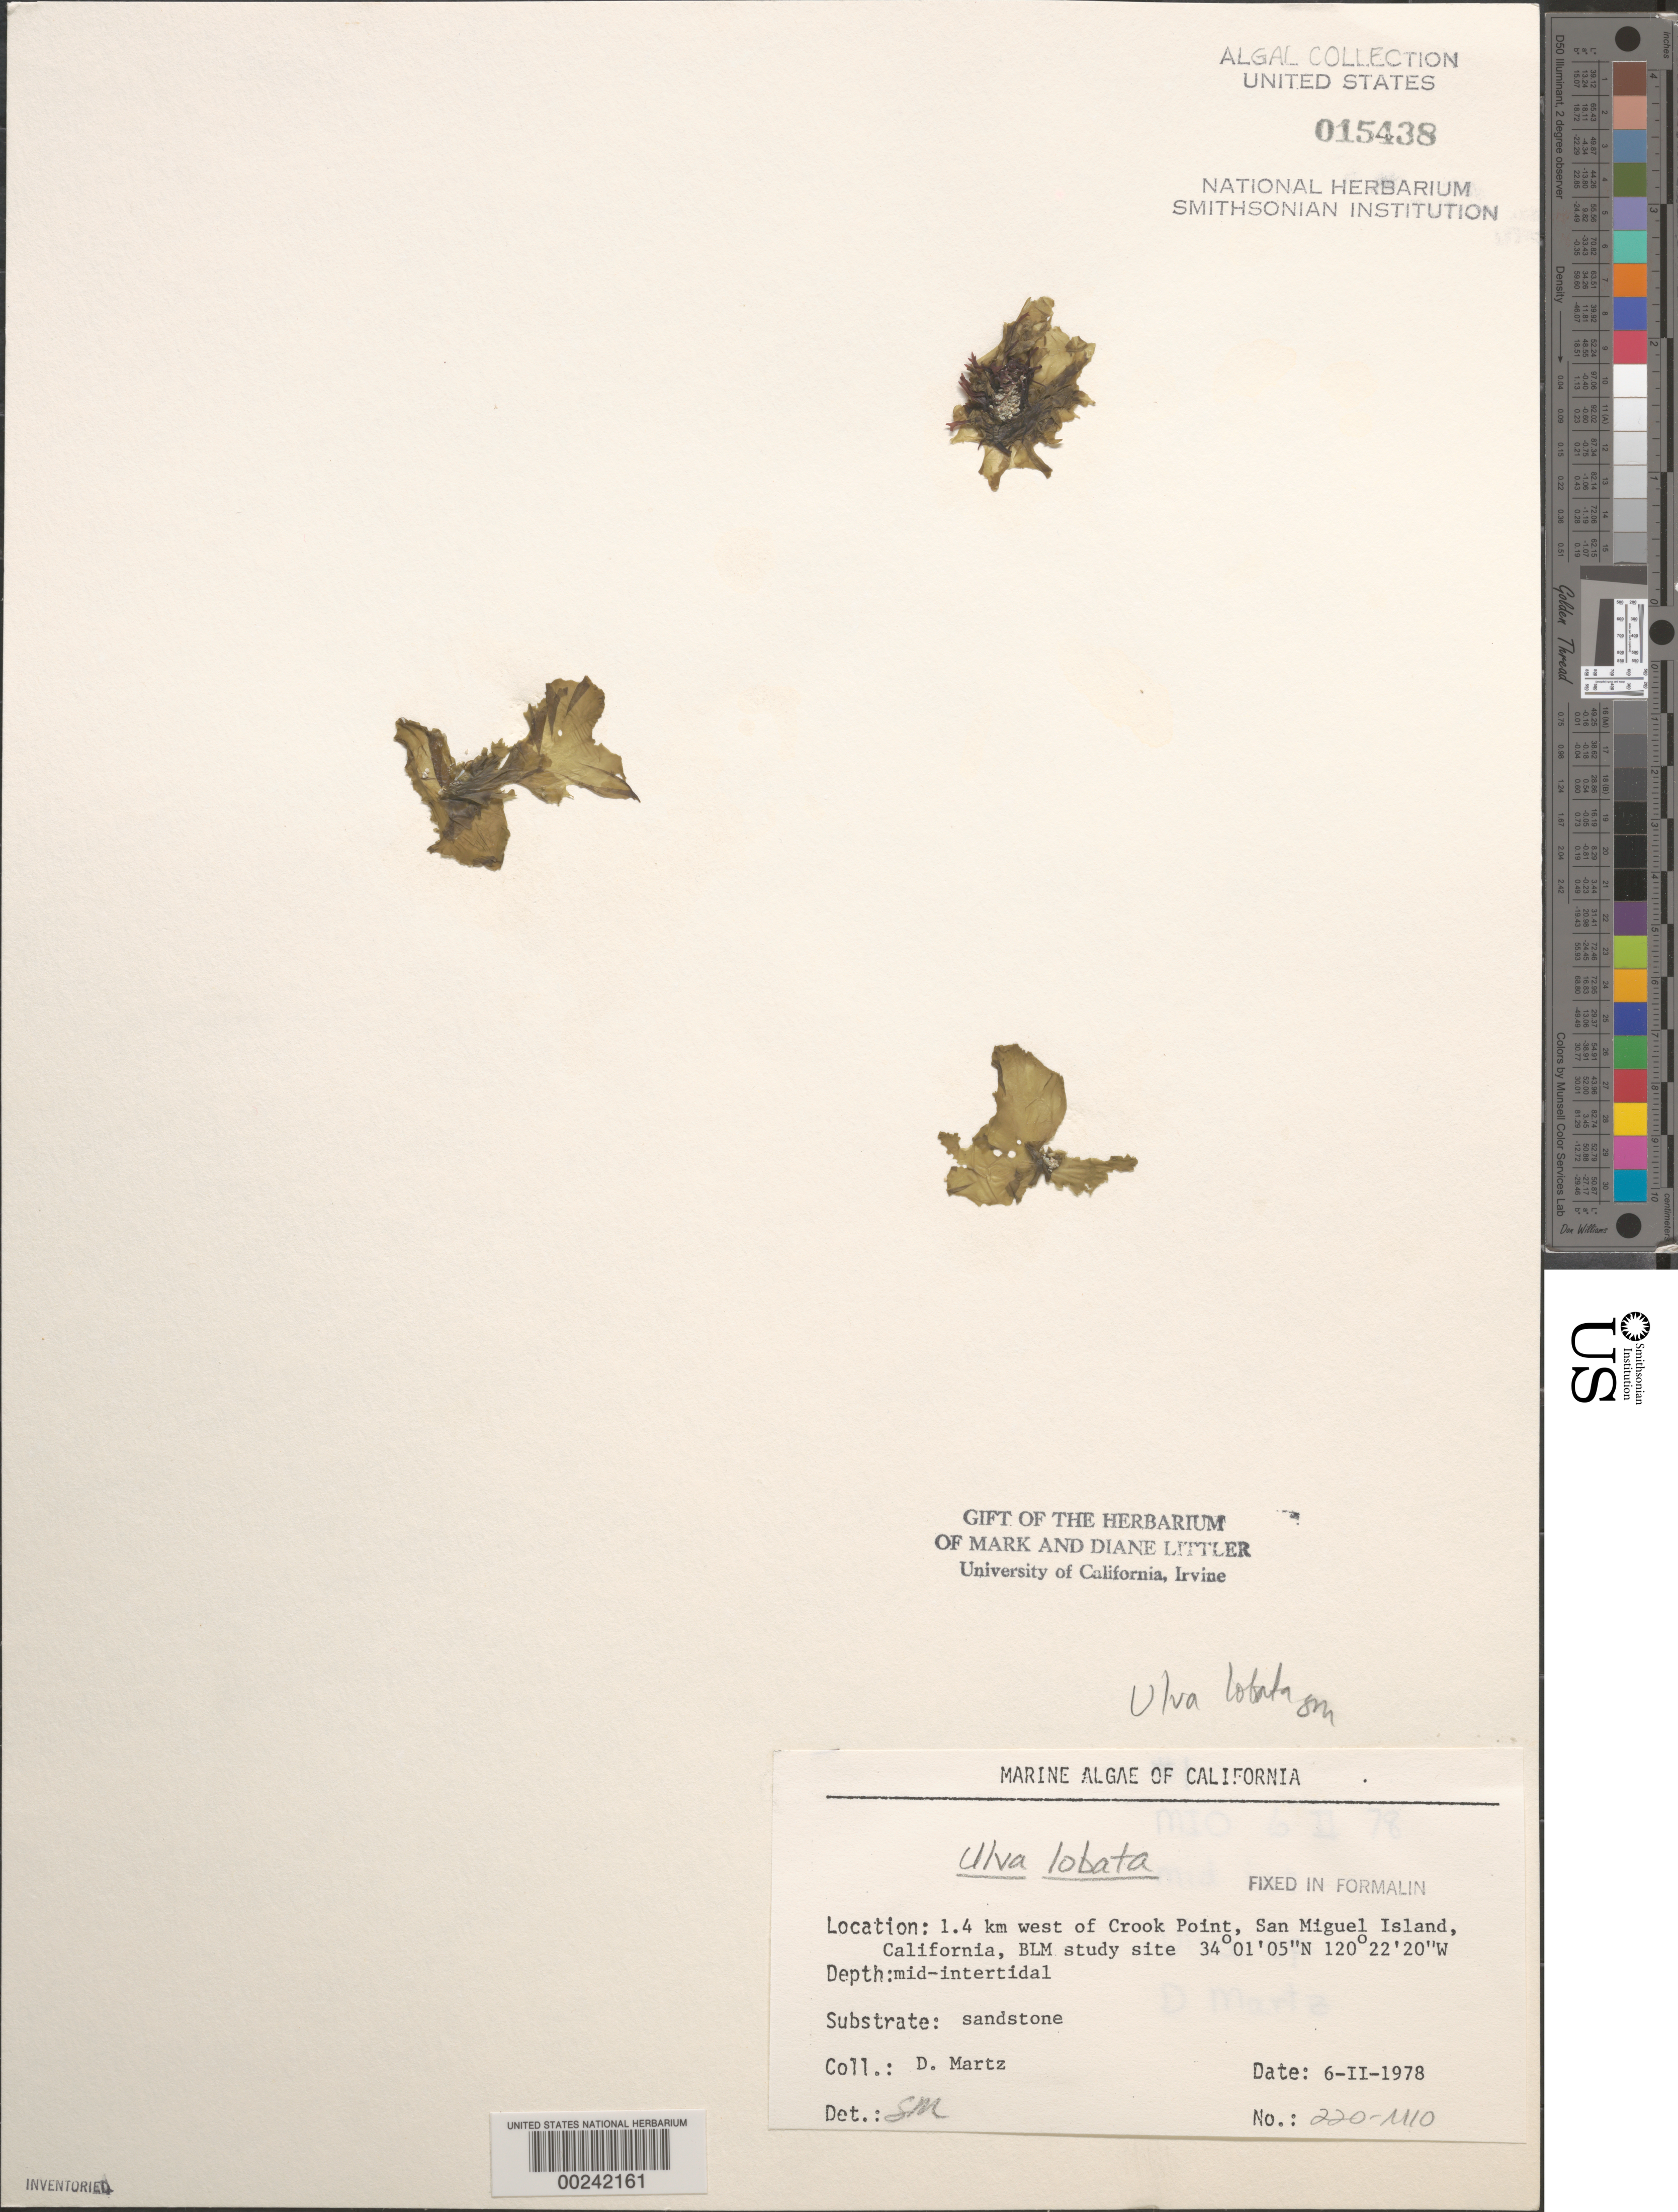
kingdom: Plantae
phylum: Chlorophyta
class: Ulvophyceae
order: Ulvales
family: Ulvaceae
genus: Ulva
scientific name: Ulva lactuca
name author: L.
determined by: Algae name updating Project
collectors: D. Martz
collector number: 220-mio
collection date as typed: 06 Feb 1978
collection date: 1978-02-06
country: United States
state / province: California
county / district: Santa Barbara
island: San Miguel Island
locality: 1.4 km north of Crook Point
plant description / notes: BLM-SOCALBIGHT Rocky Intertidal Survey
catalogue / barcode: US 15438